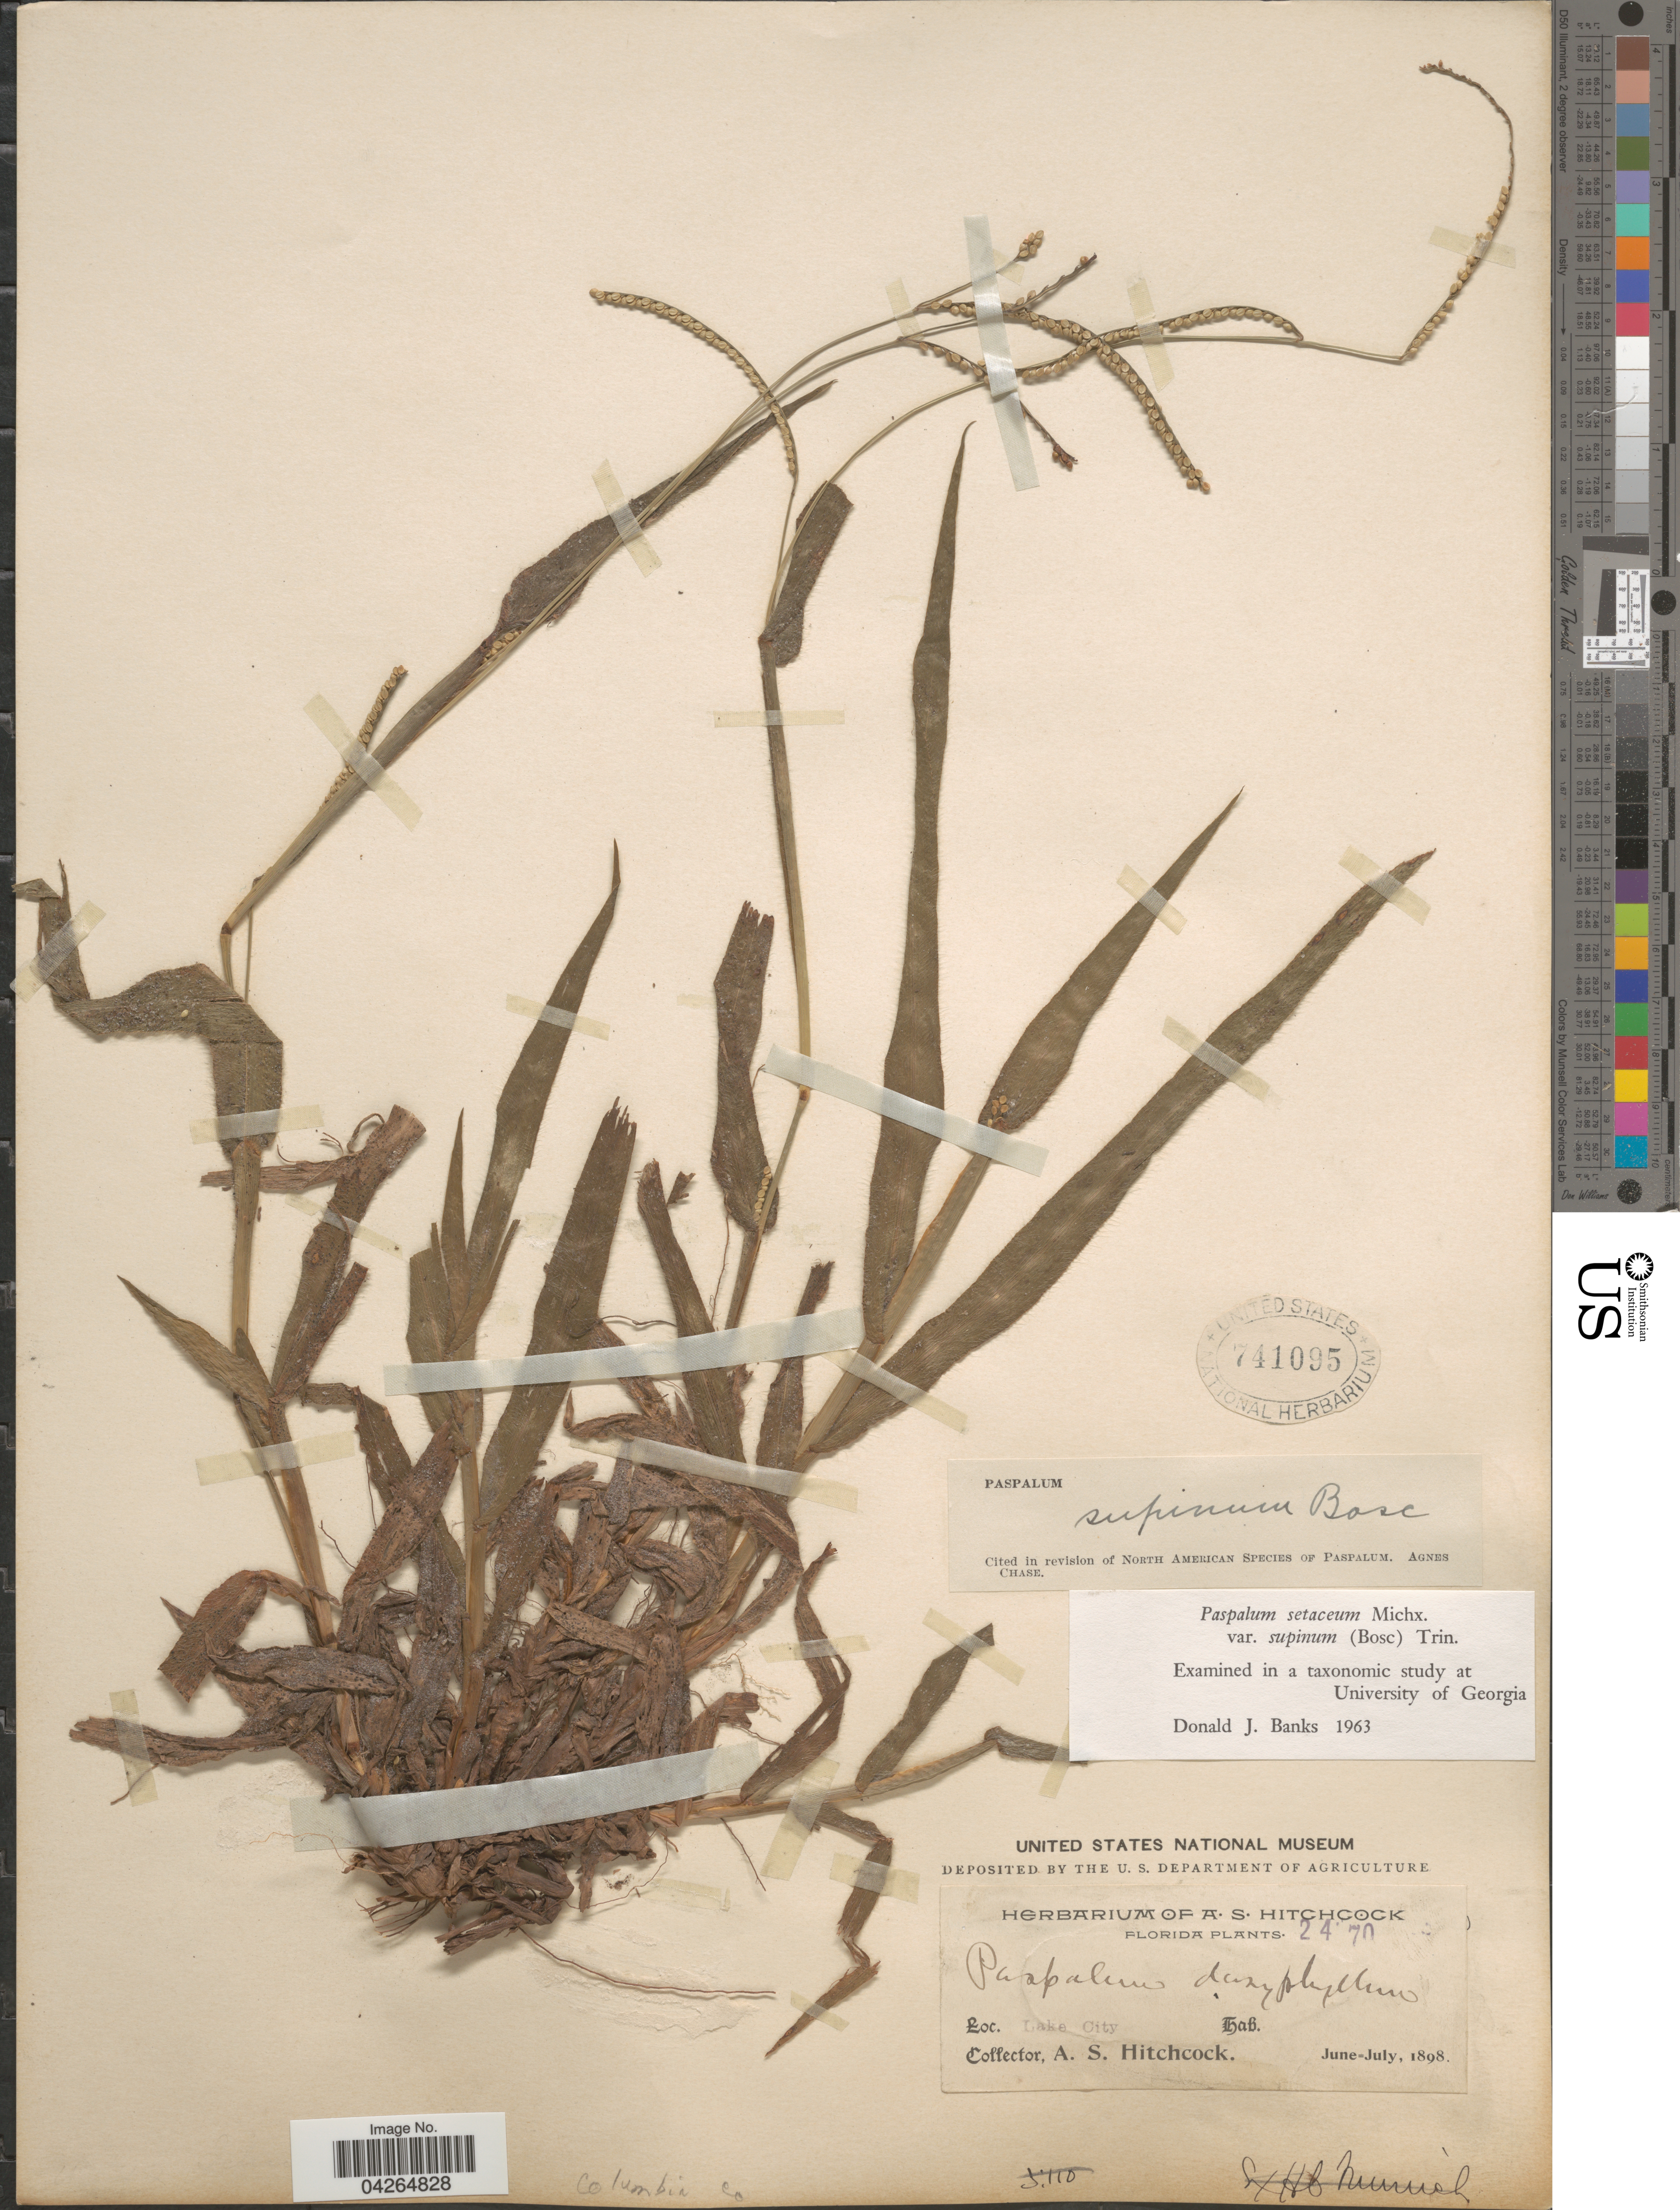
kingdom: Plantae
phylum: Tracheophyta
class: Liliopsida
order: Poales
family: Poaceae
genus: Paspalum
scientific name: Paspalum setaceum var. supinum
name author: (Bosc ex Poir.) Trin.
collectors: A. S. Hitchcock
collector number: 2470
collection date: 1898-06/1898-07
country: United States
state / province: Florida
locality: Lake City. Columbia Co.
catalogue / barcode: US 741095